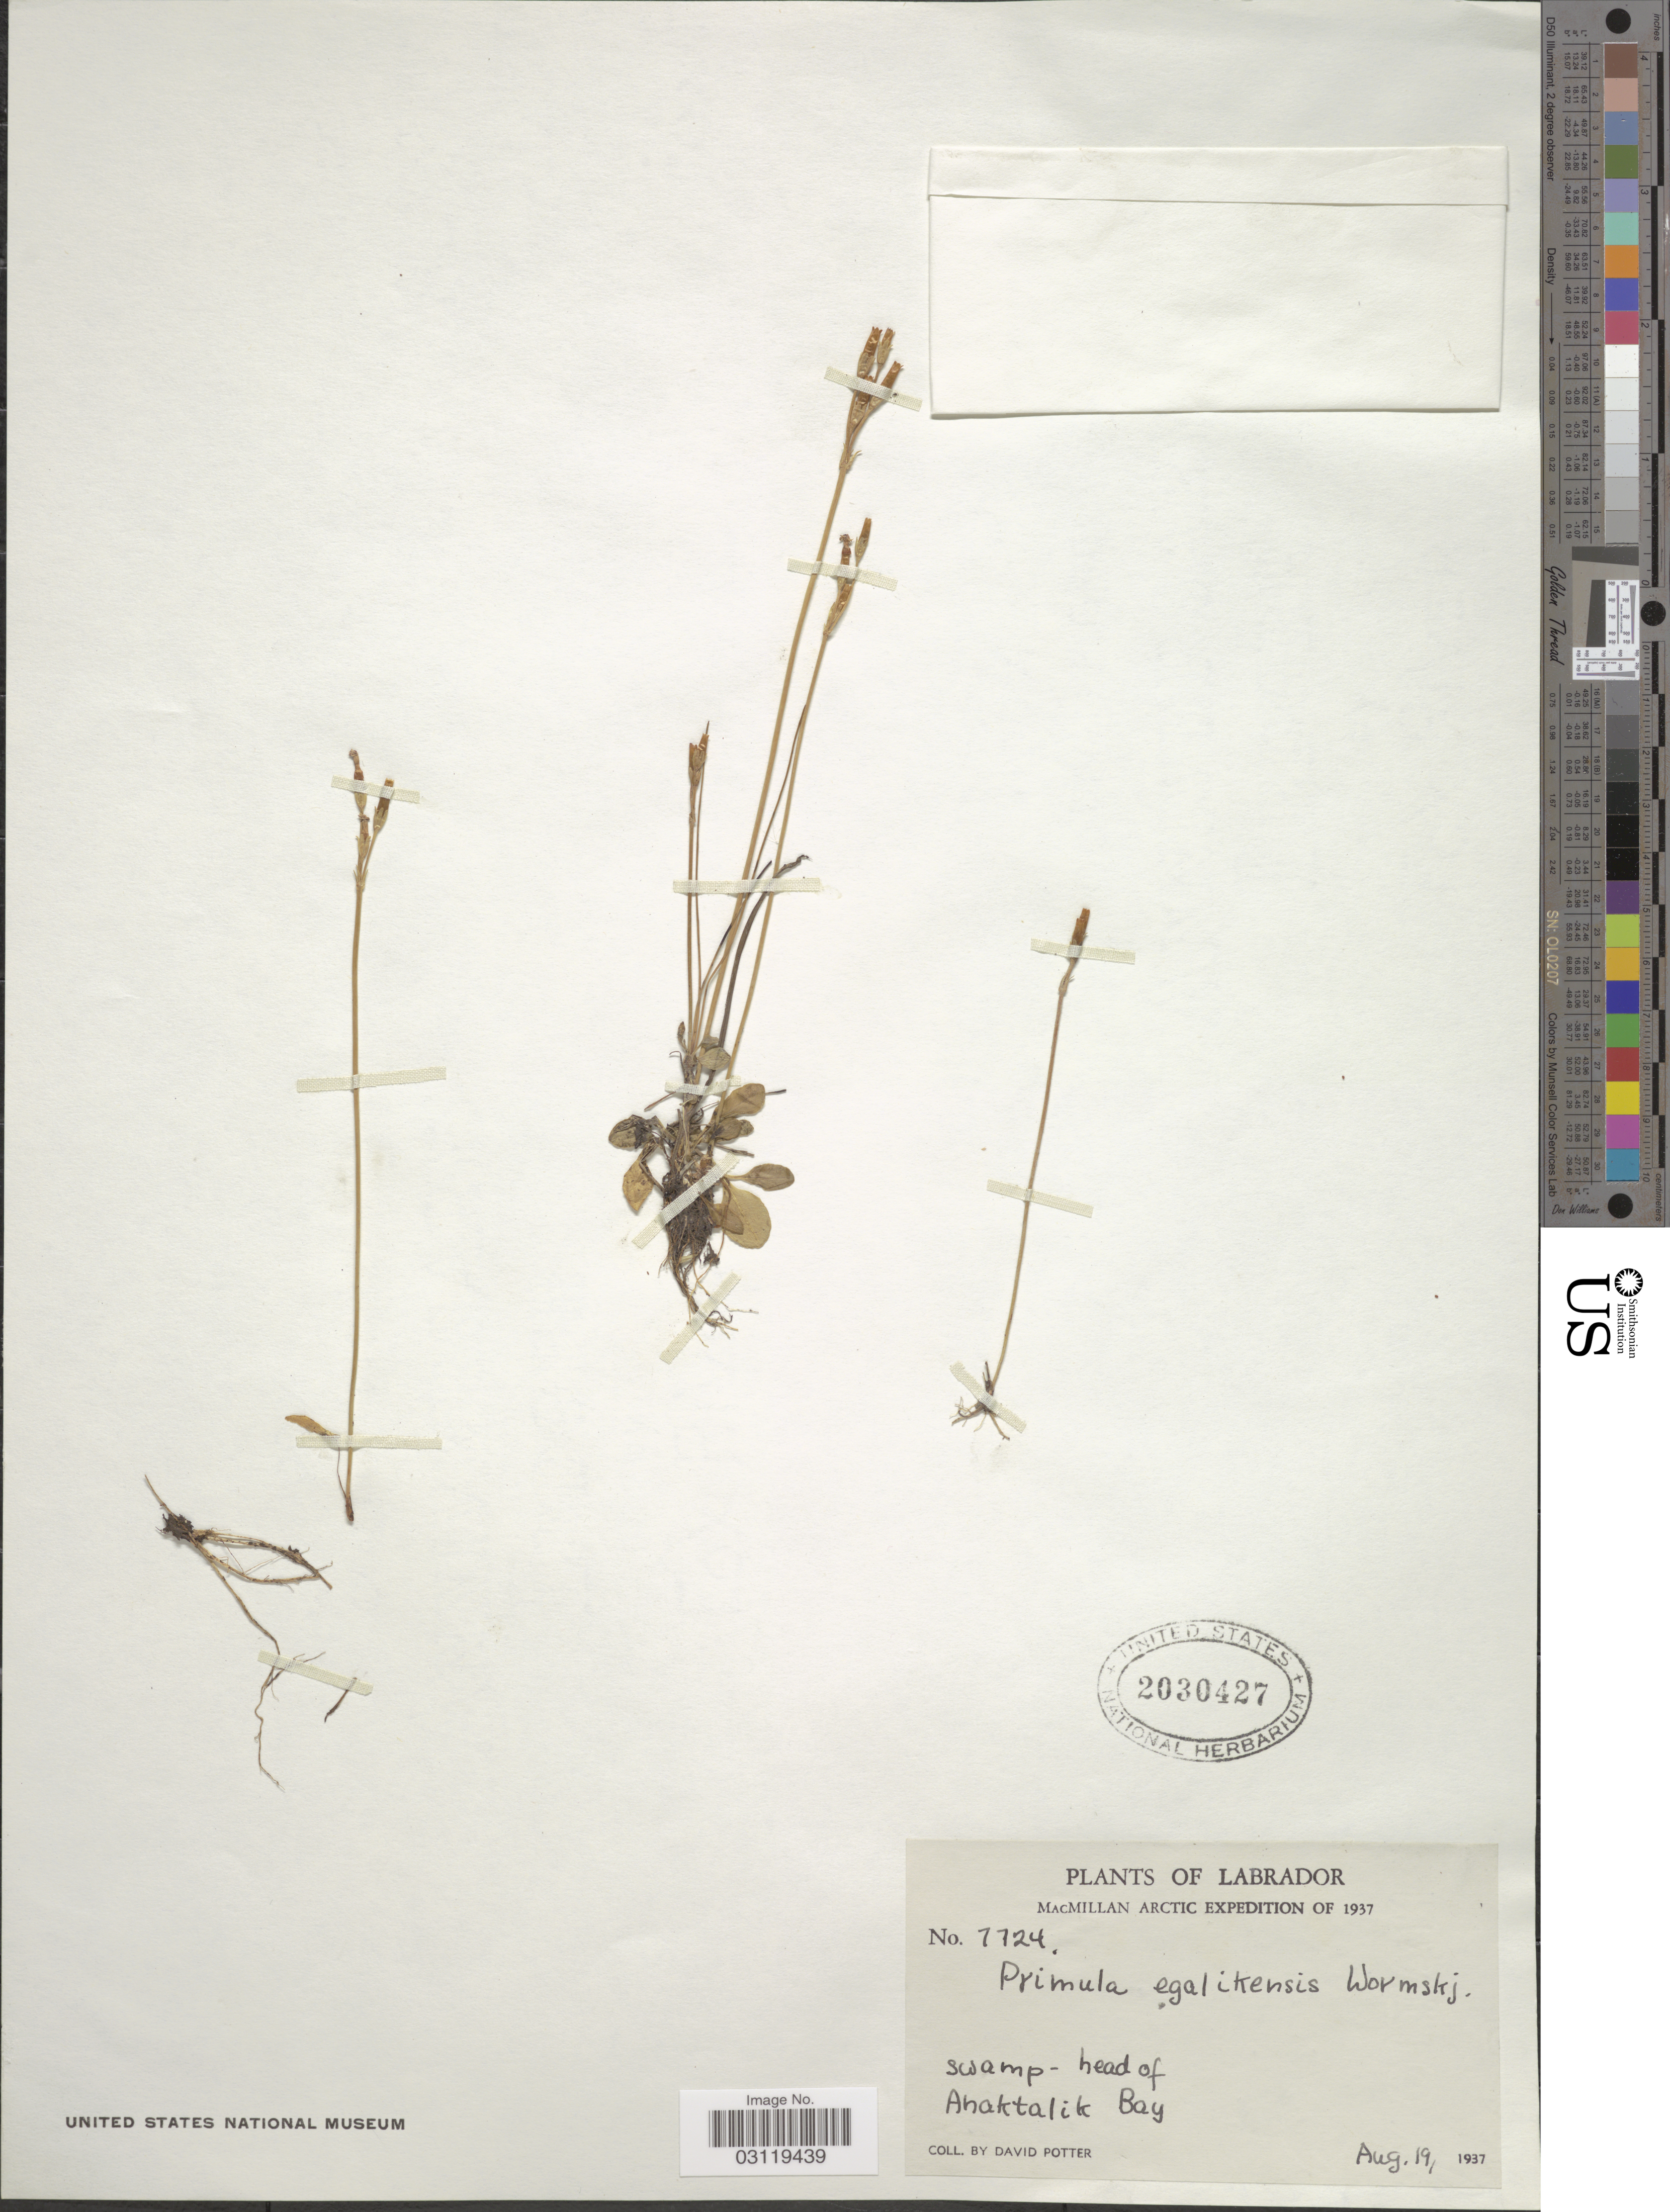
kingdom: Plantae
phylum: Tracheophyta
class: Magnoliopsida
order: Ericales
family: Primulaceae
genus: Primula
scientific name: Primula egaliksensis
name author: Wormsk.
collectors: D. Potter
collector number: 7724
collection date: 1937-08-19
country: Canada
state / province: Newfoundland and Labrador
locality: Labrador. Head of Anaktalik Bay.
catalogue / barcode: US 2030427